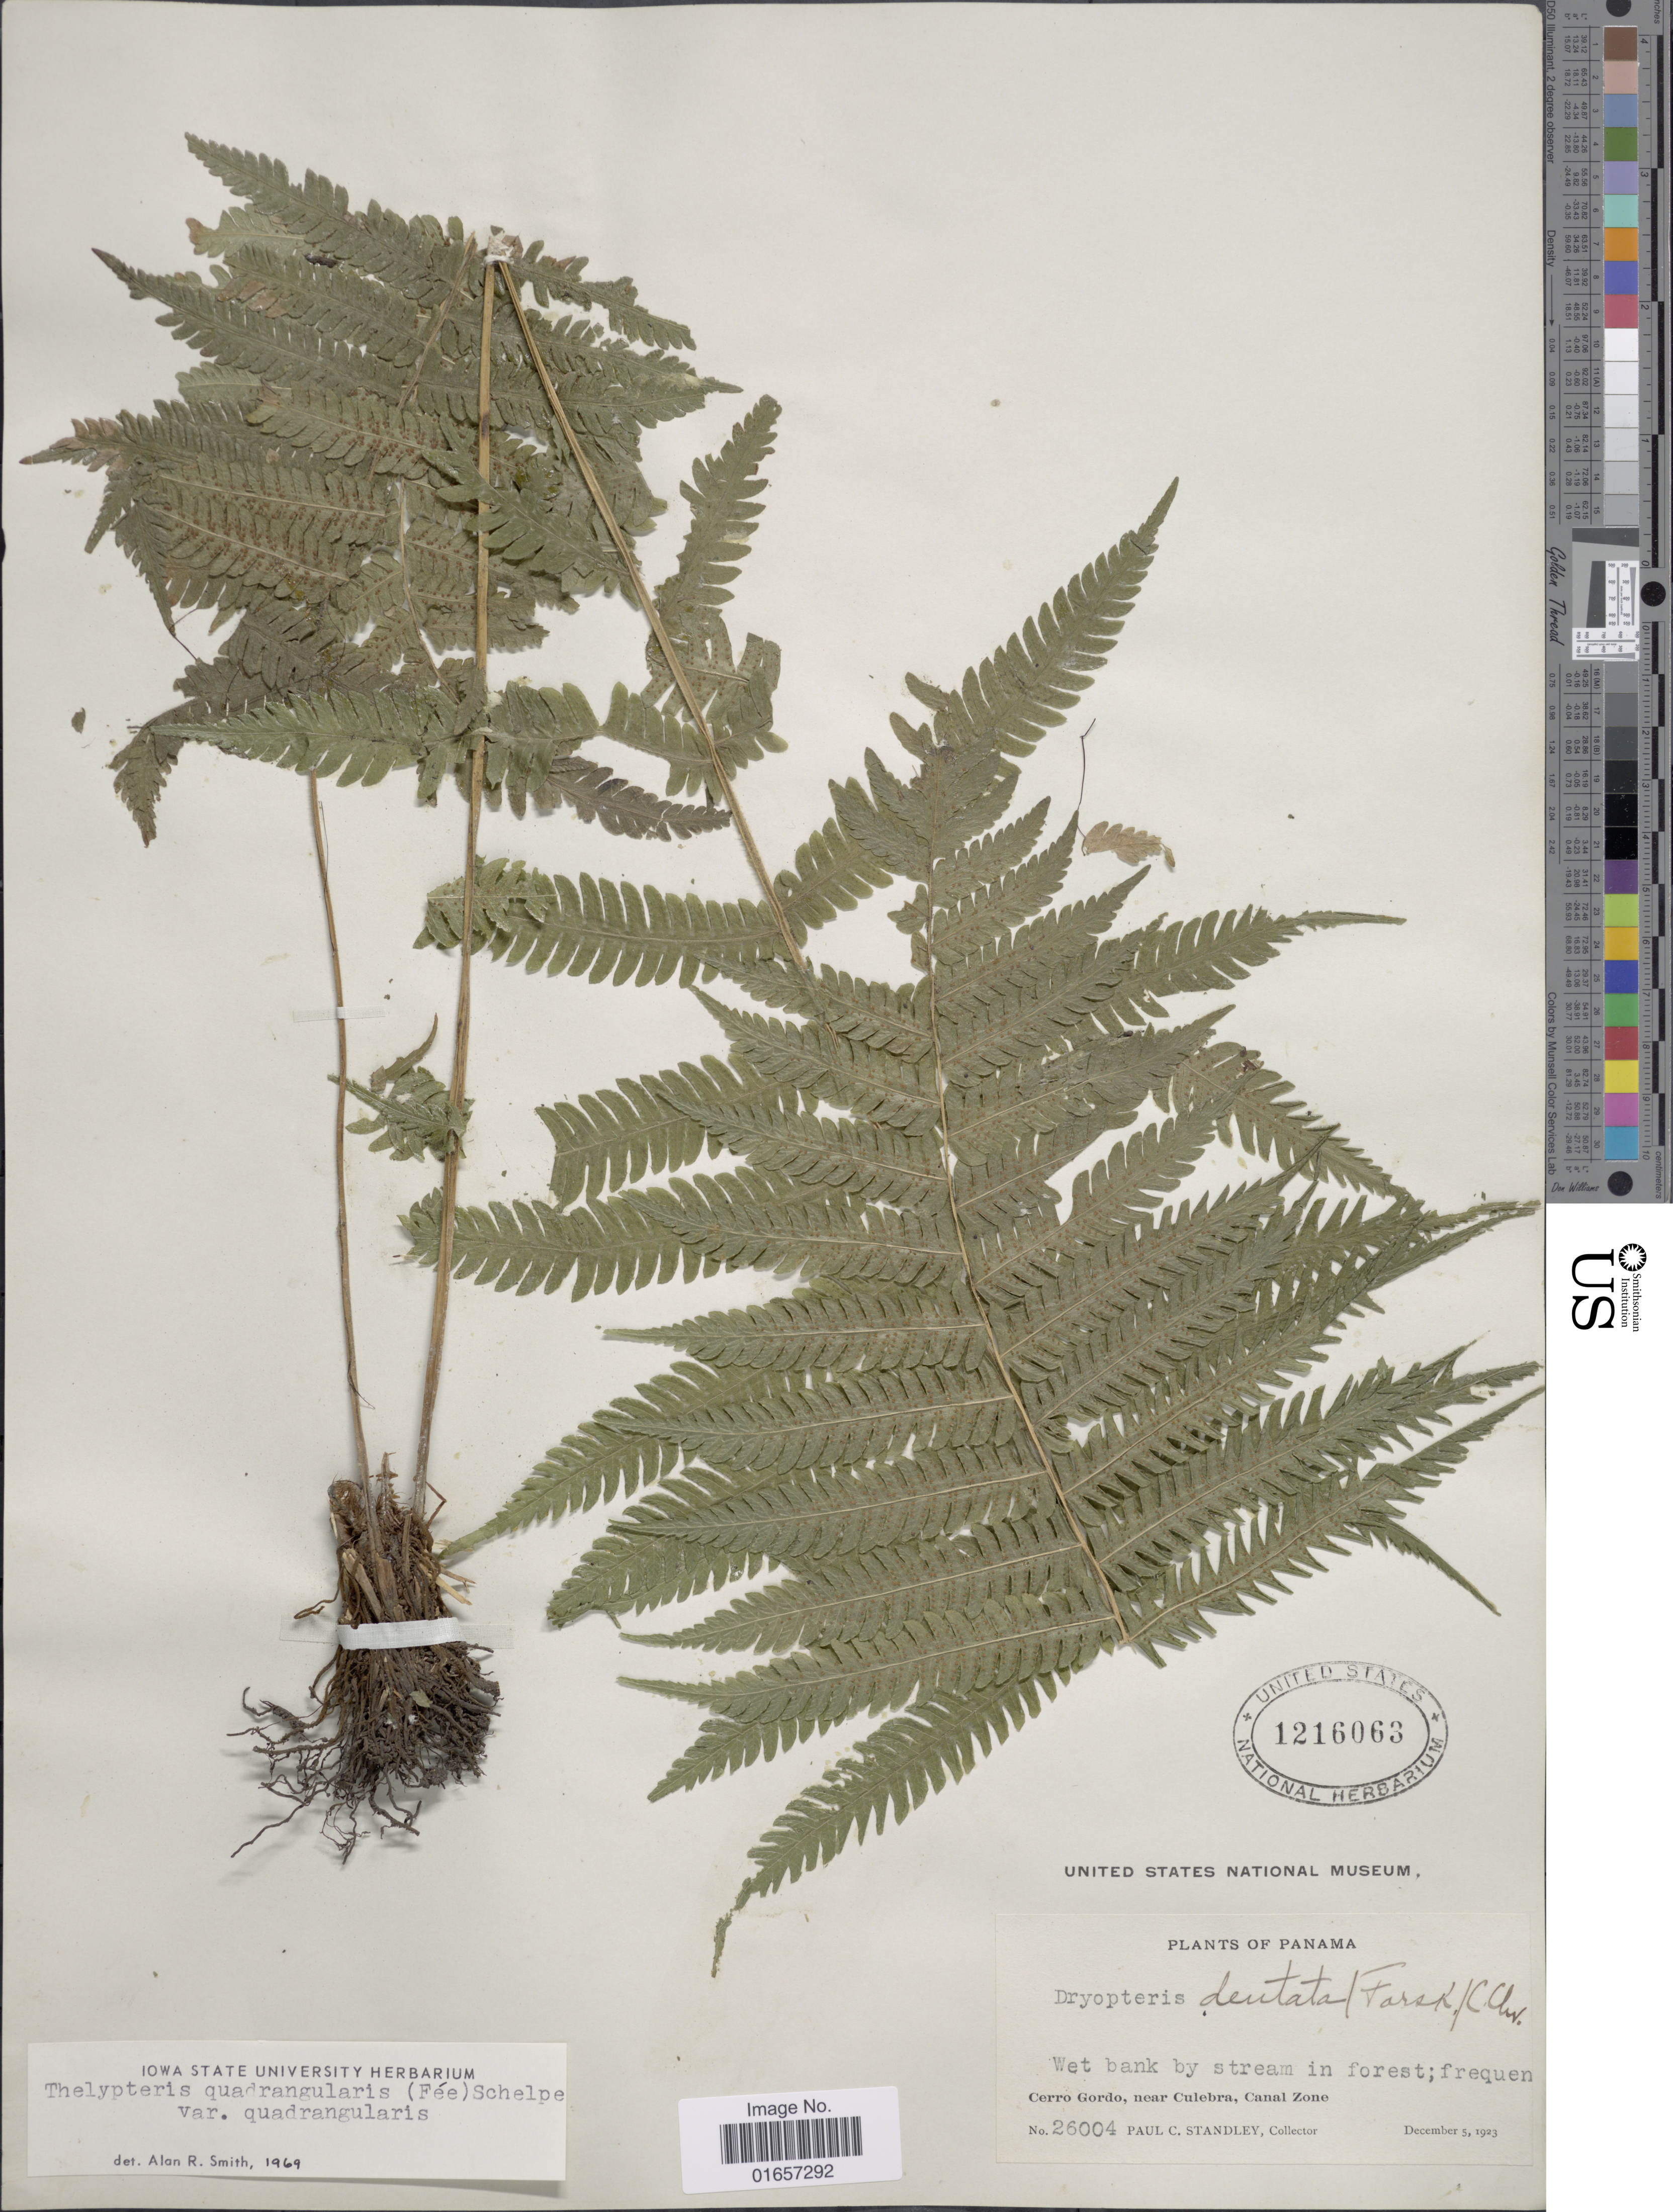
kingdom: Plantae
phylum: Tracheophyta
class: Polypodiopsida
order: Polypodiales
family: Thelypteridaceae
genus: Christella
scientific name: Christella hispidula var. hispidula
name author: (Decne.) Holttum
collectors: P. C. Standley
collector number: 26004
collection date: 1923-12-05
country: Panama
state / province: Colón / Panamá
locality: Cerro Gordo, near Culebra, Canal Zone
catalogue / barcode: US 1216063